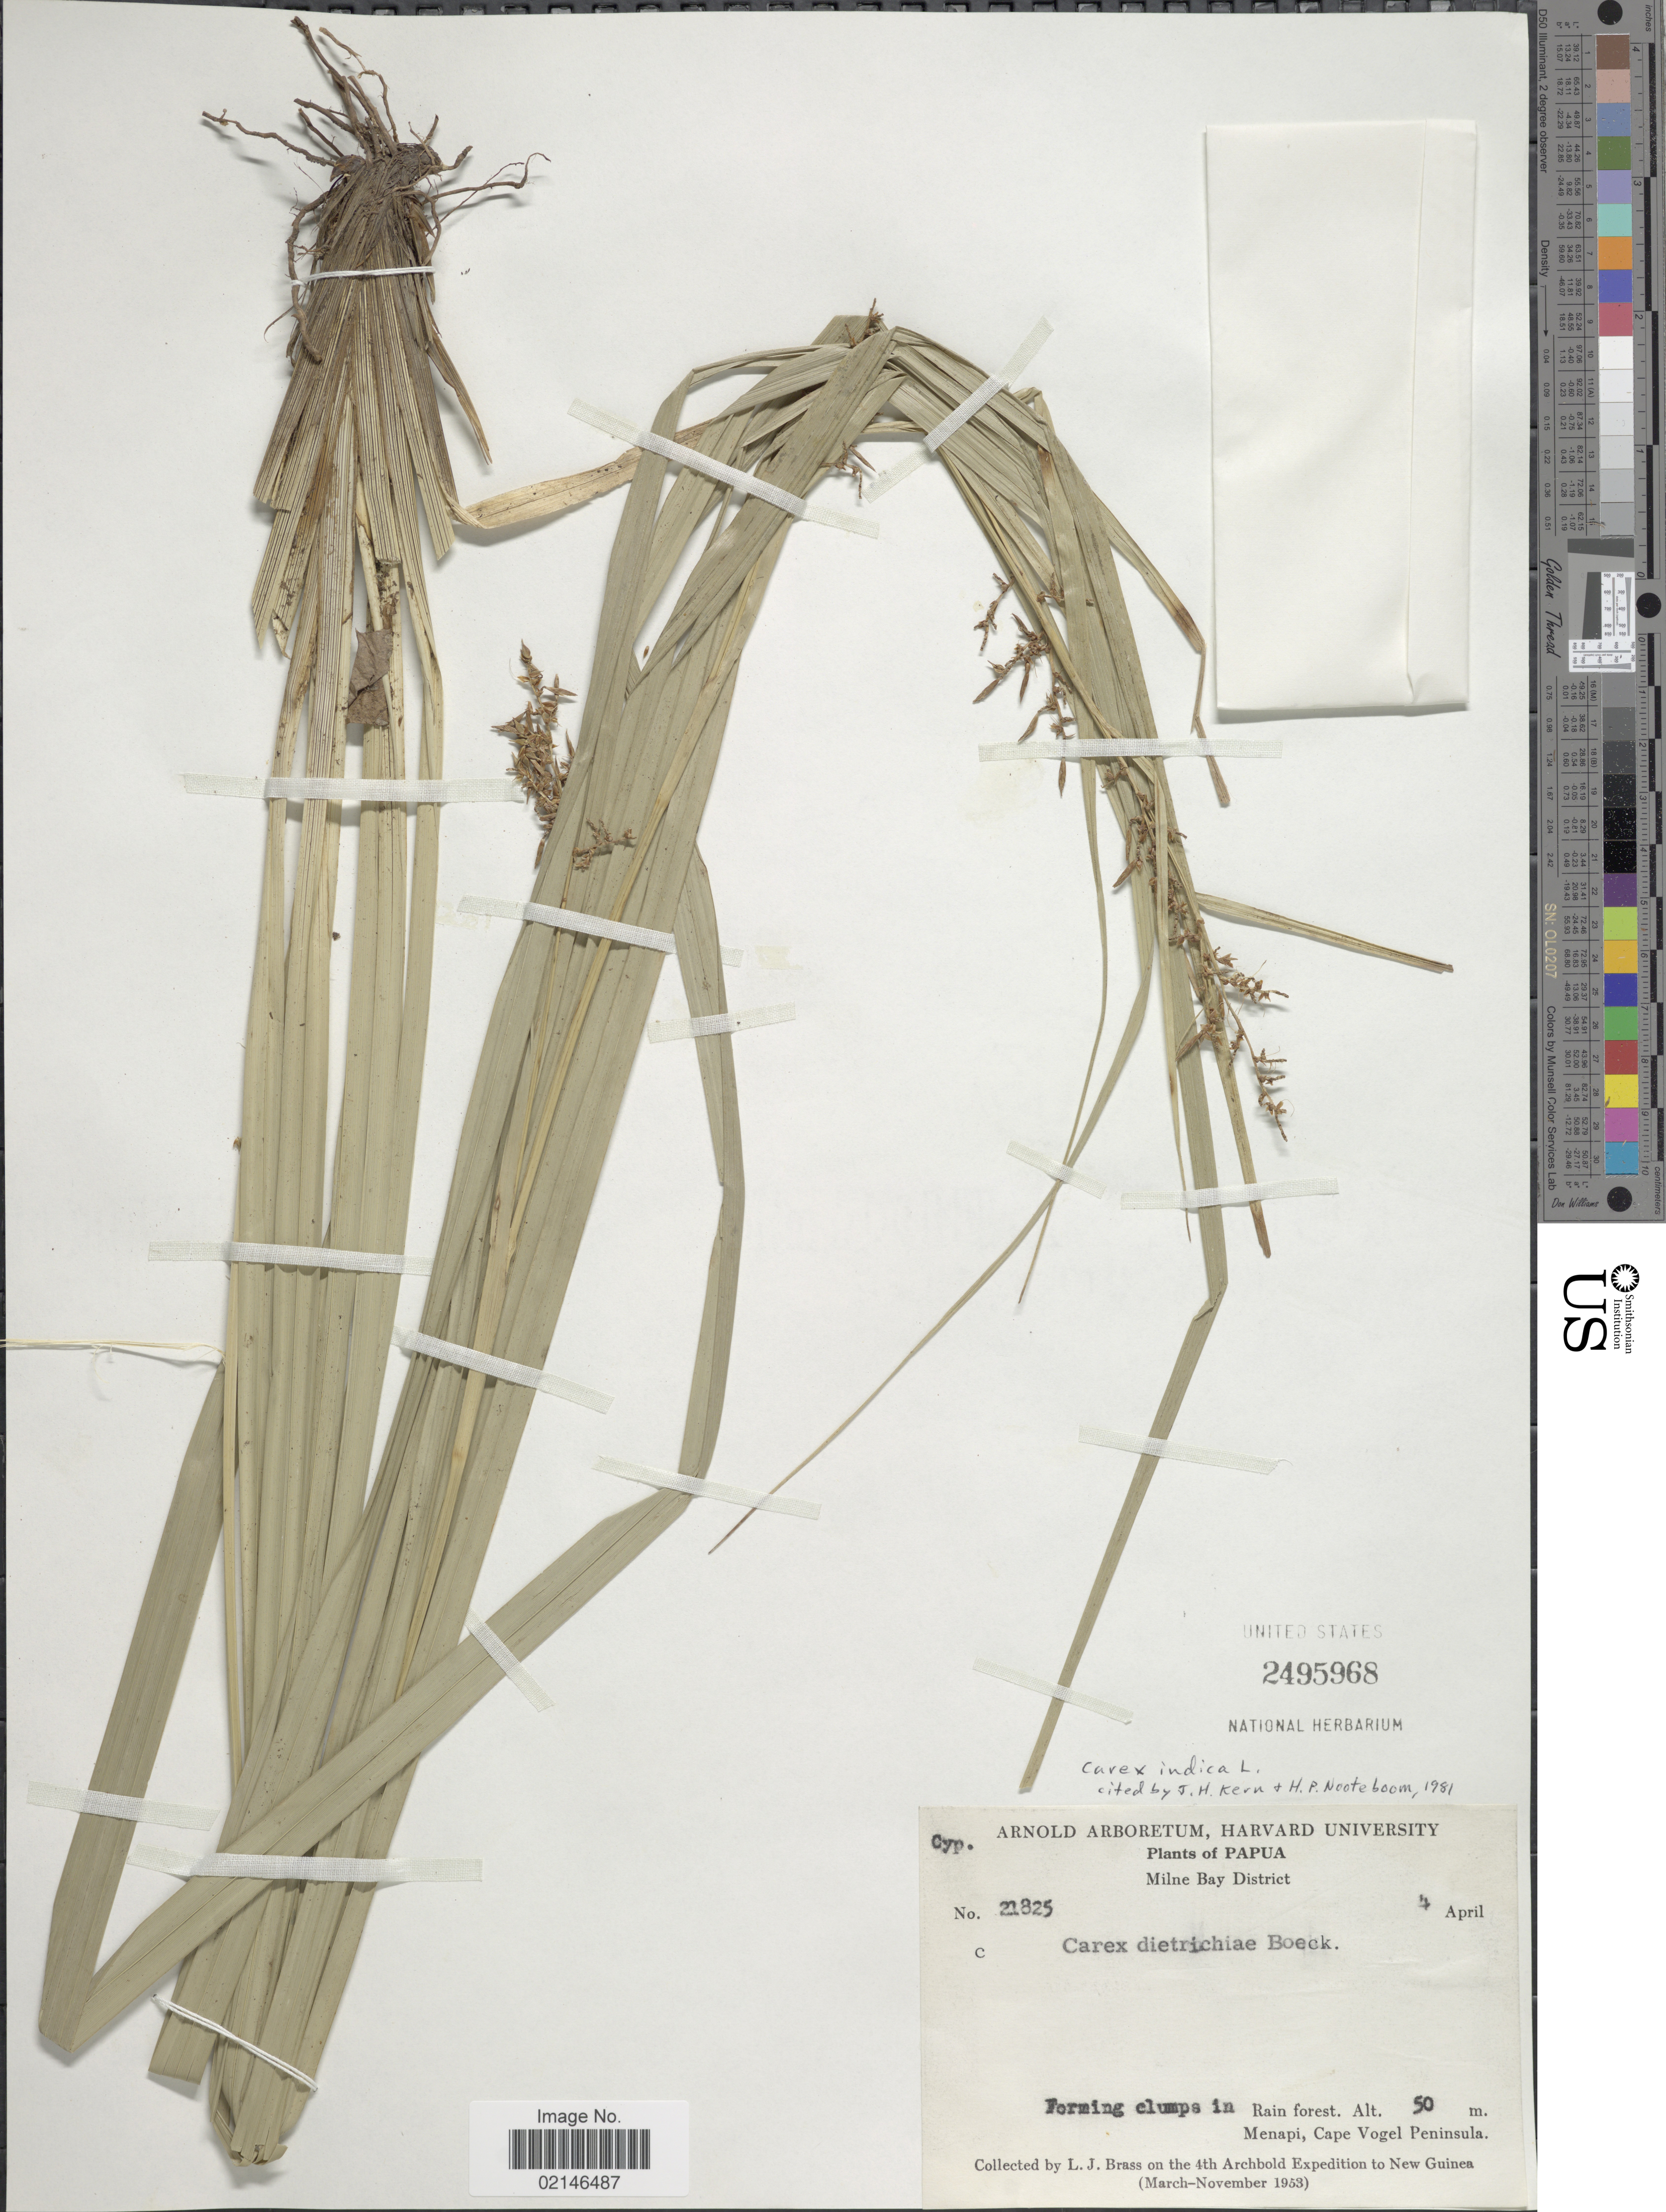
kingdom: Plantae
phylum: Tracheophyta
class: Liliopsida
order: Poales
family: Cyperaceae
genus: Carex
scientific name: Carex indica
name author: L.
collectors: L. J. Brass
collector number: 21825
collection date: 1953-04-04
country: Papua New Guinea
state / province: Milne Bay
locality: Papua, Menapi, Cape Vogel Peninsula, New Guinea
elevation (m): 50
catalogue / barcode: US 2495968